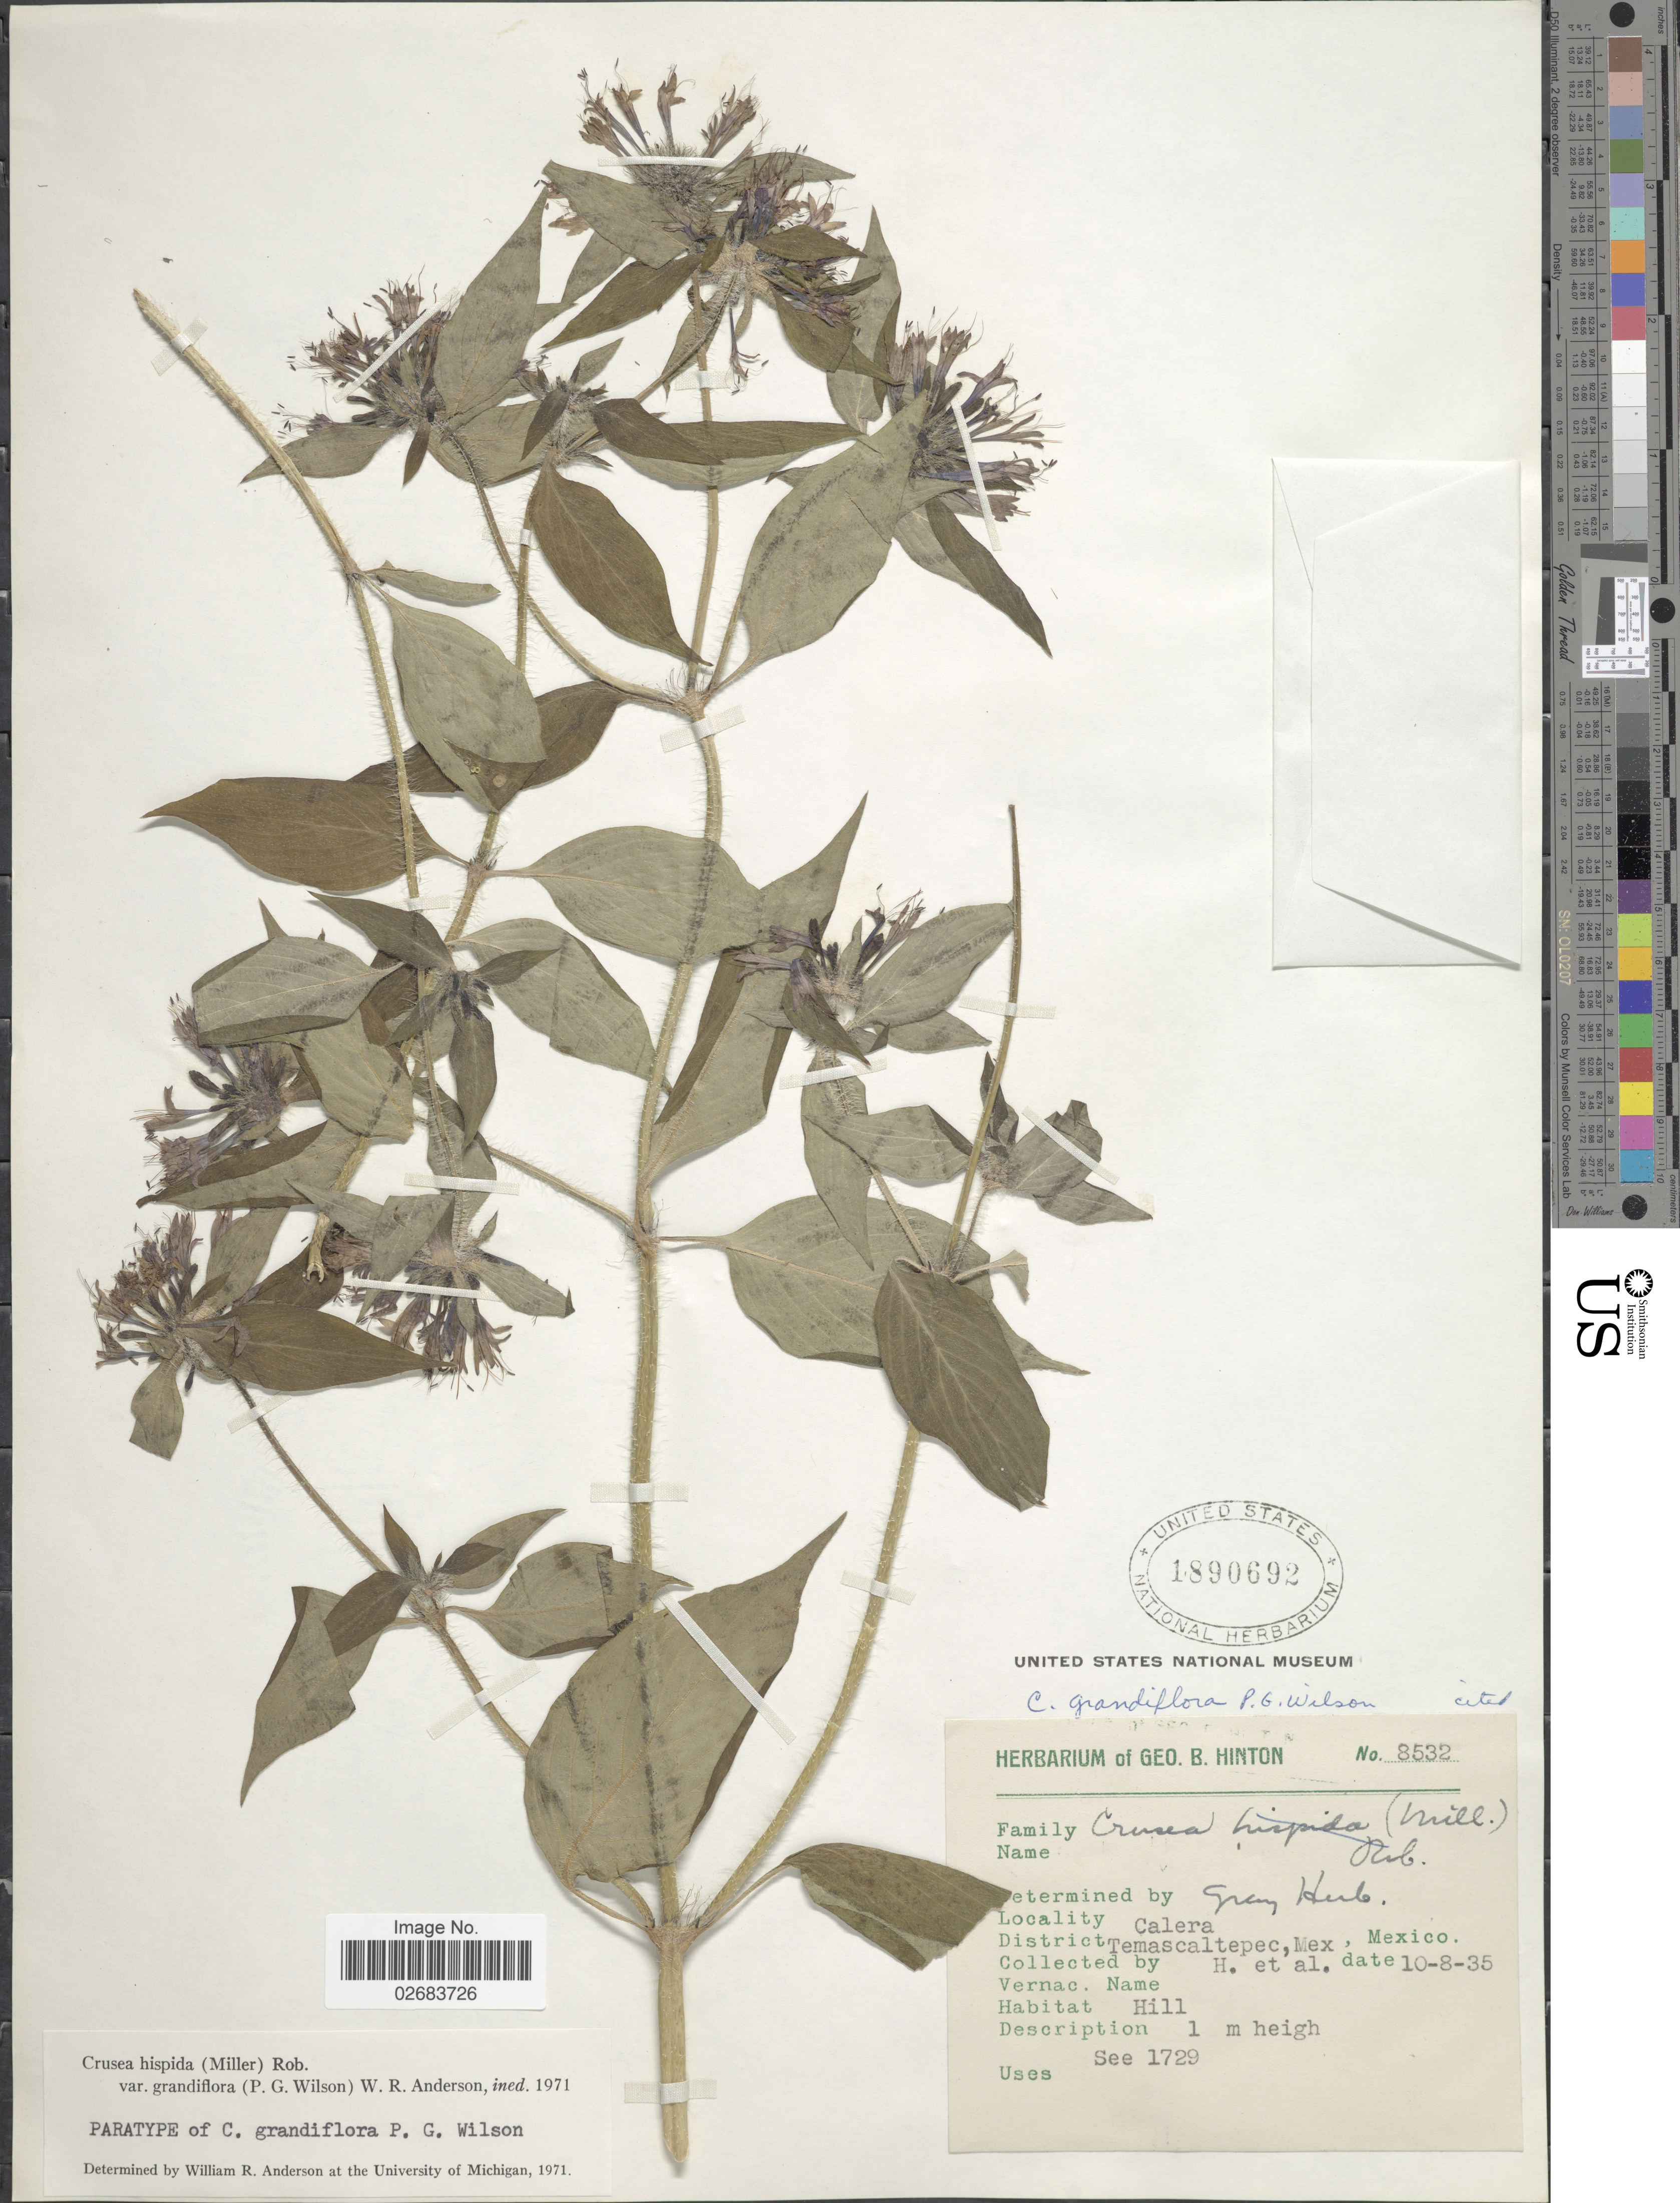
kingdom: Plantae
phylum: Tracheophyta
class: Magnoliopsida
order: Gentianales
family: Rubiaceae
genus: Crusea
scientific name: Crusea hispida var. grandiflora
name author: (Paul G. Wilson) W.R. Anderson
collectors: G. B. Hinton & et al.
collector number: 8532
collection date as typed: Transcribed d/m/y: 8/10/35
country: Mexico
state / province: México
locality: Calera. District Temascaltepec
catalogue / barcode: US 1890692